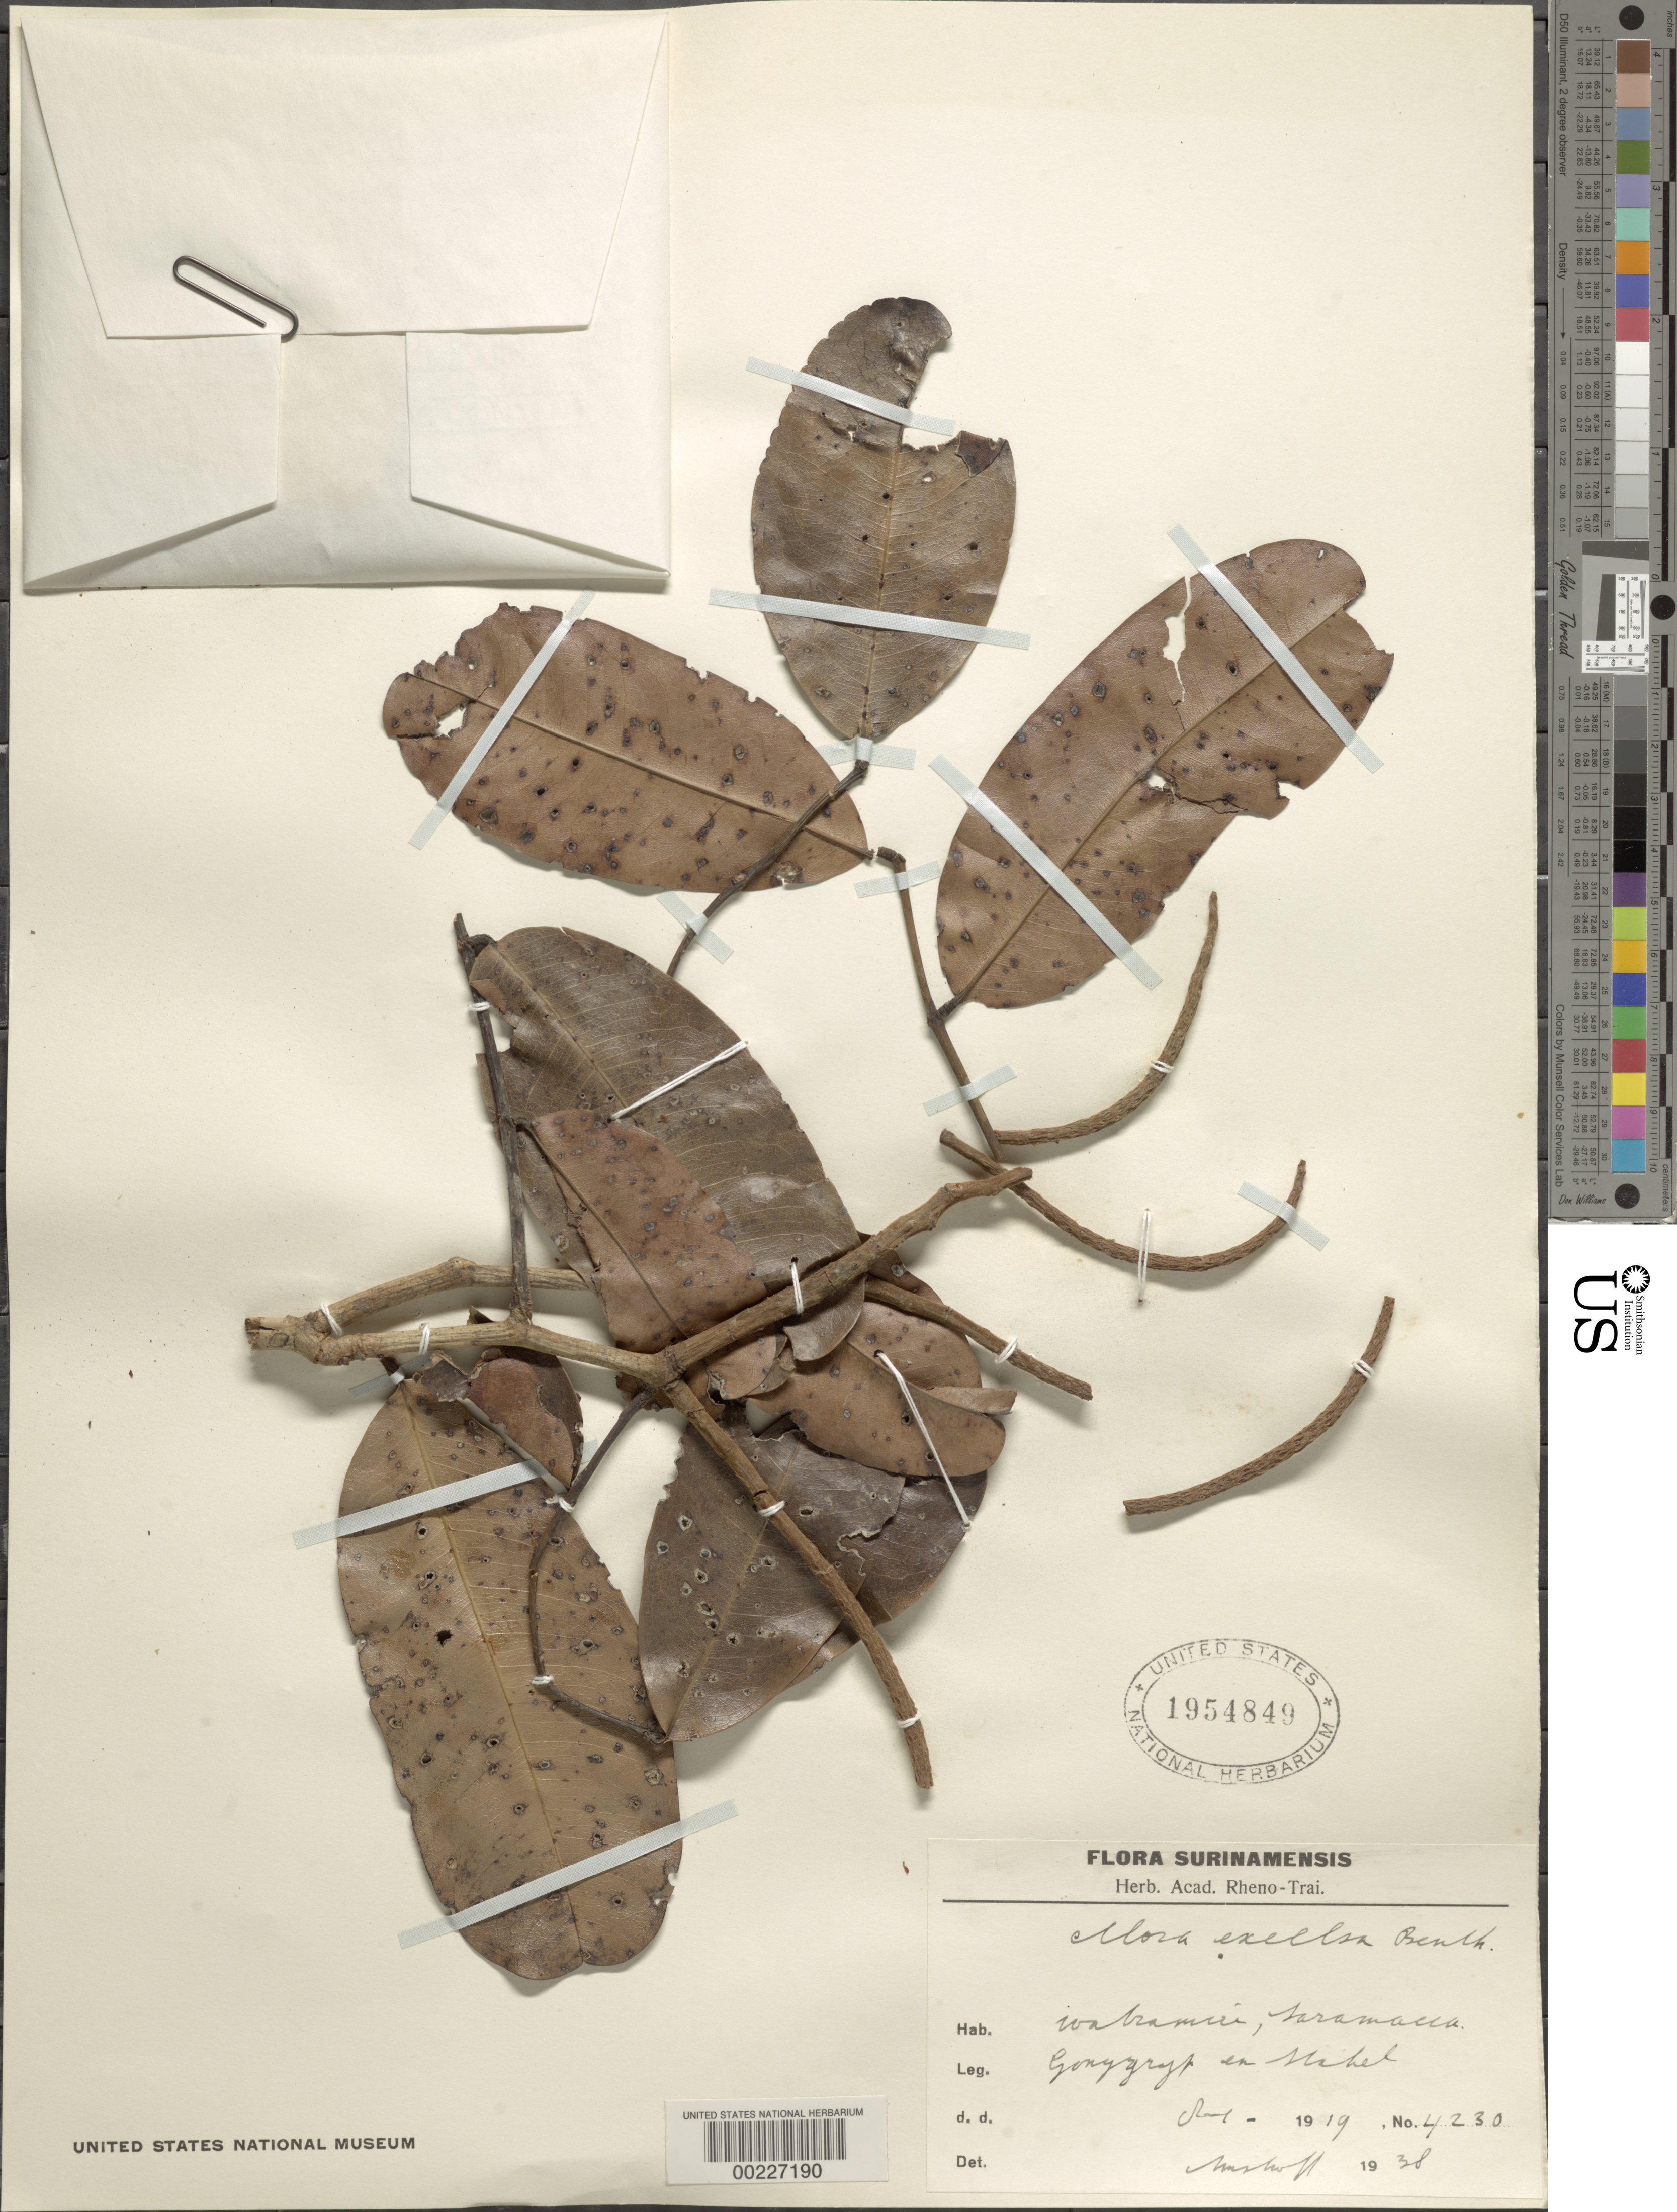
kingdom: Plantae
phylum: Tracheophyta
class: Magnoliopsida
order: Fabales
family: Fabaceae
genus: Mora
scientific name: Mora excelsa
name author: Benth.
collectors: L. Gonggrijp & G. Stahel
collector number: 4230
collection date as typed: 1938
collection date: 1938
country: Suriname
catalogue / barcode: US 1954849